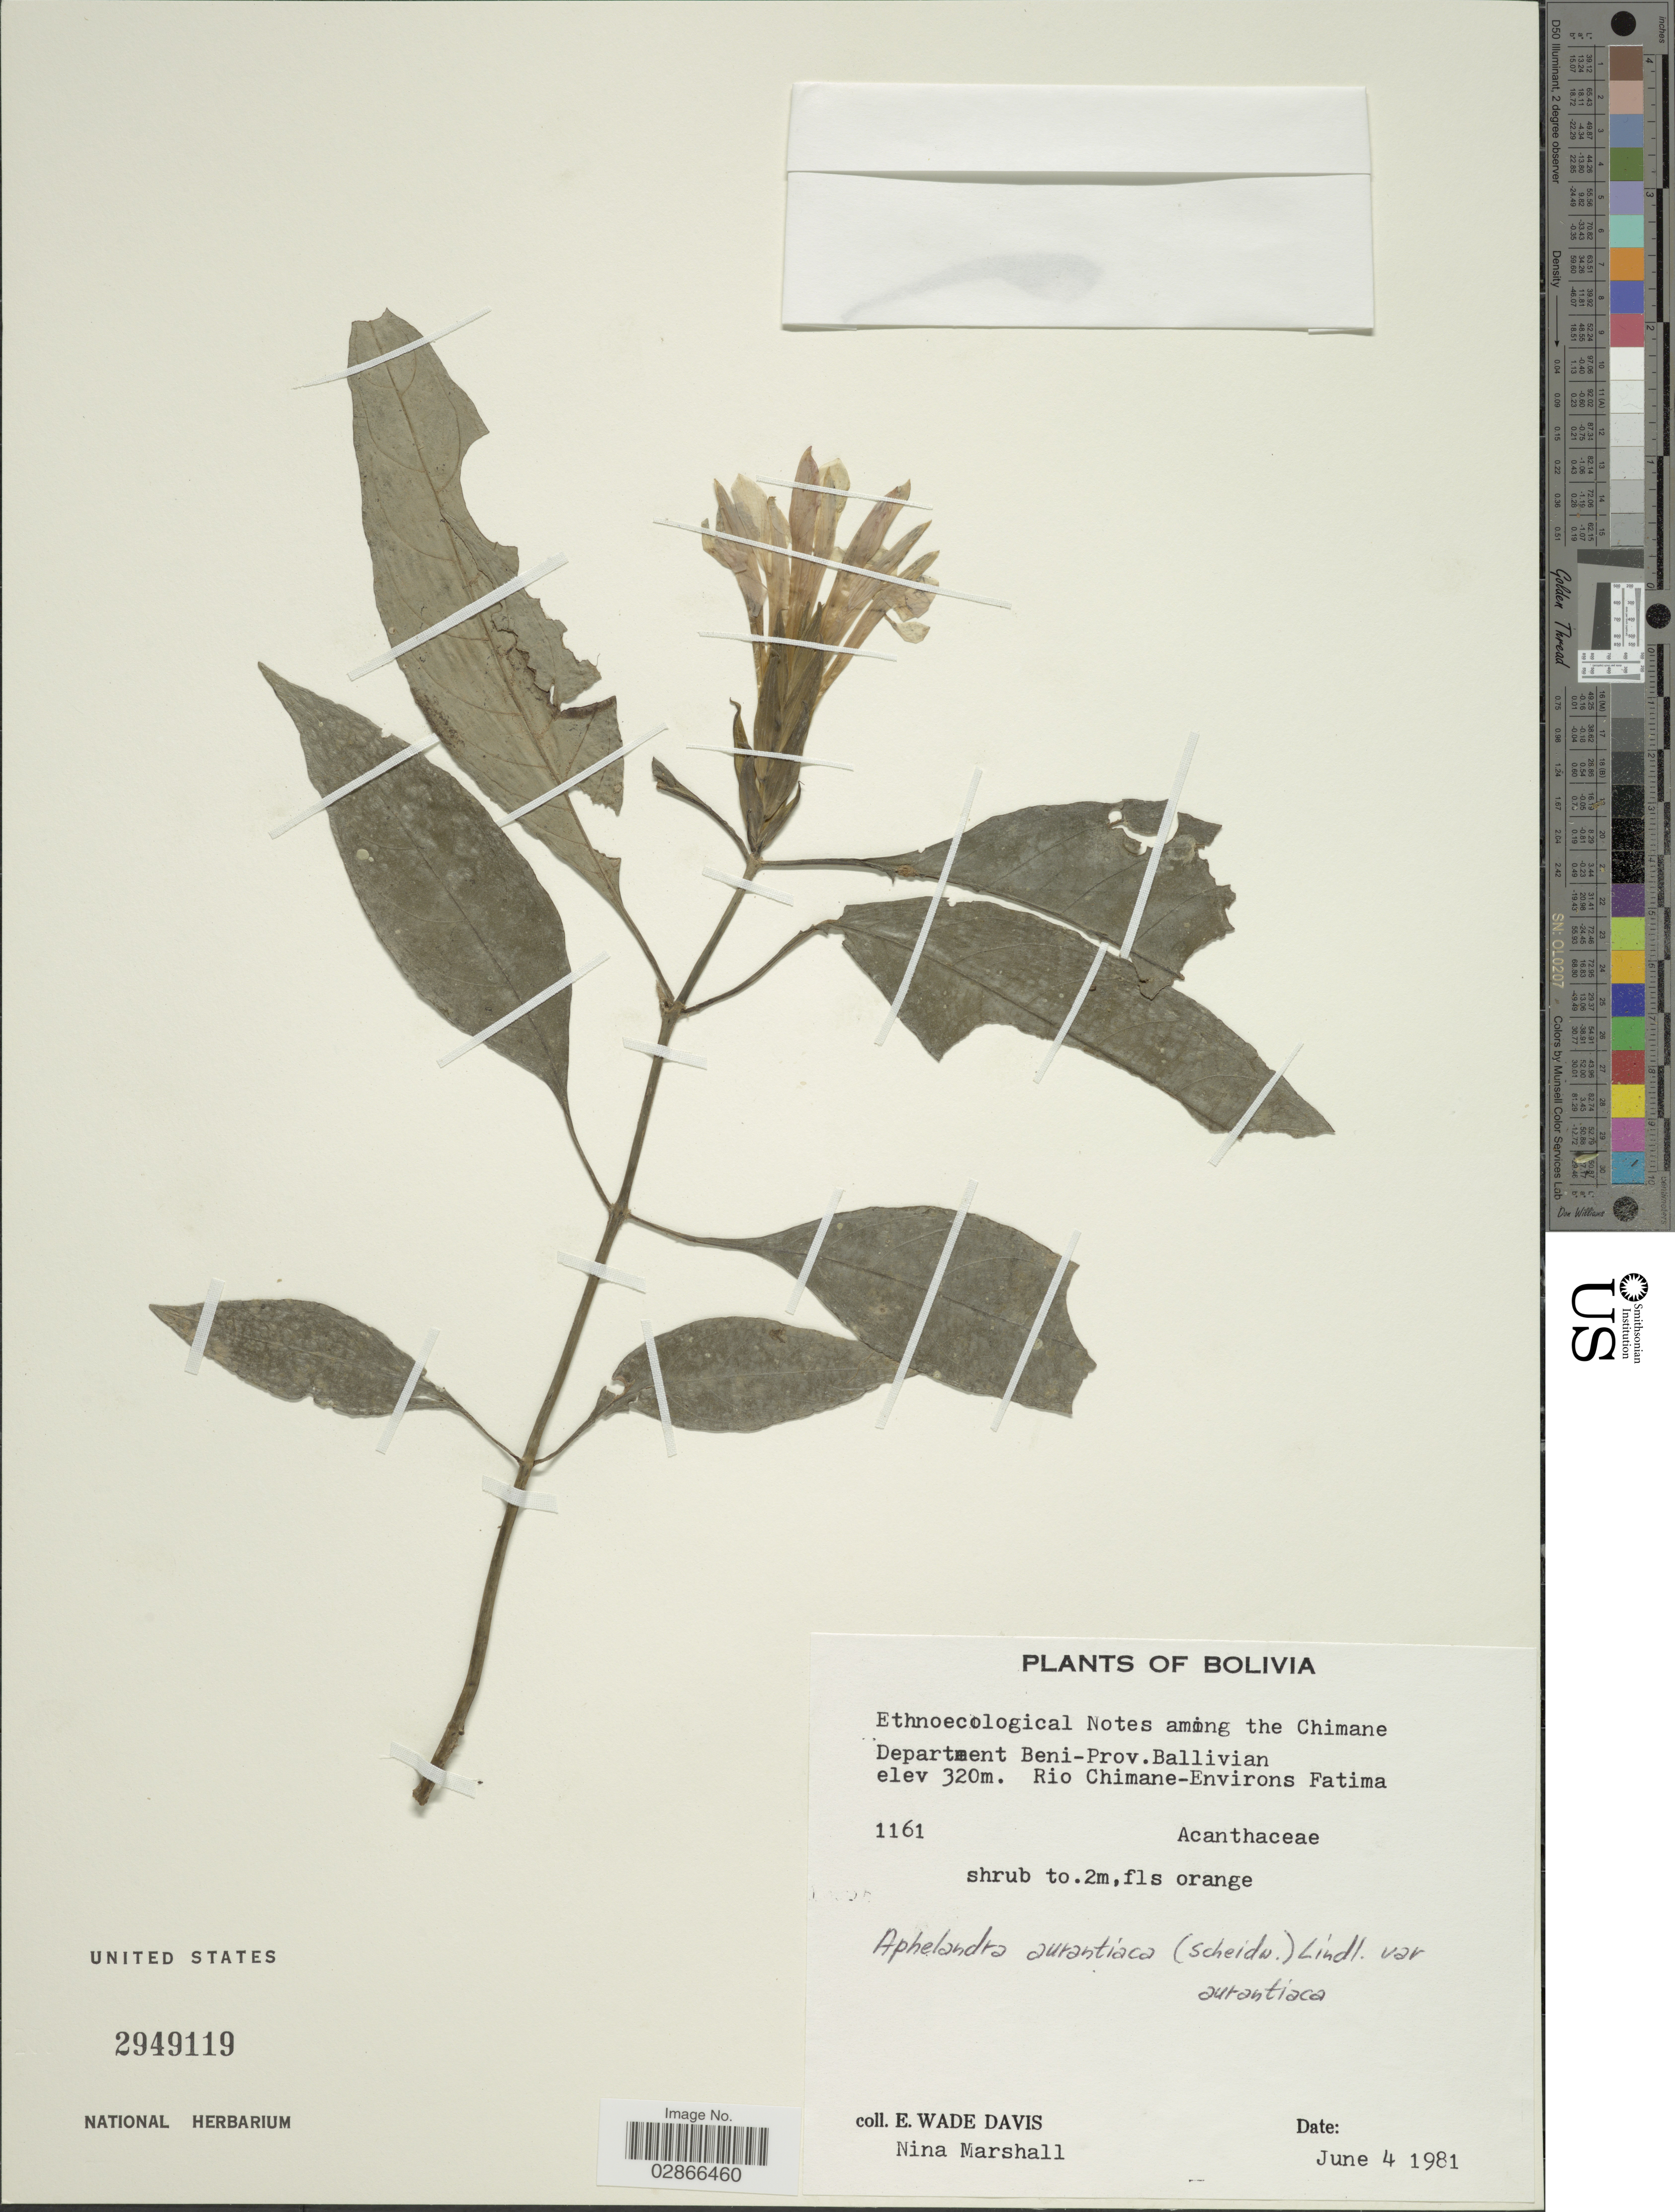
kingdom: Plantae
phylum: Tracheophyta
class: Magnoliopsida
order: Lamiales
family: Acanthaceae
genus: Aphelandra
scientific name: Aphelandra aurantiaca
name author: (Scheidw.) Lindl.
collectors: E. Wade-Davis & N. Marshall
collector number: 1161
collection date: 1981-06-04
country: Bolivia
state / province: Beni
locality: Department Beni-Prov. Ballivian. Rio Chimane-Environs Fatima.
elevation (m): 320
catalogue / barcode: US 2949119